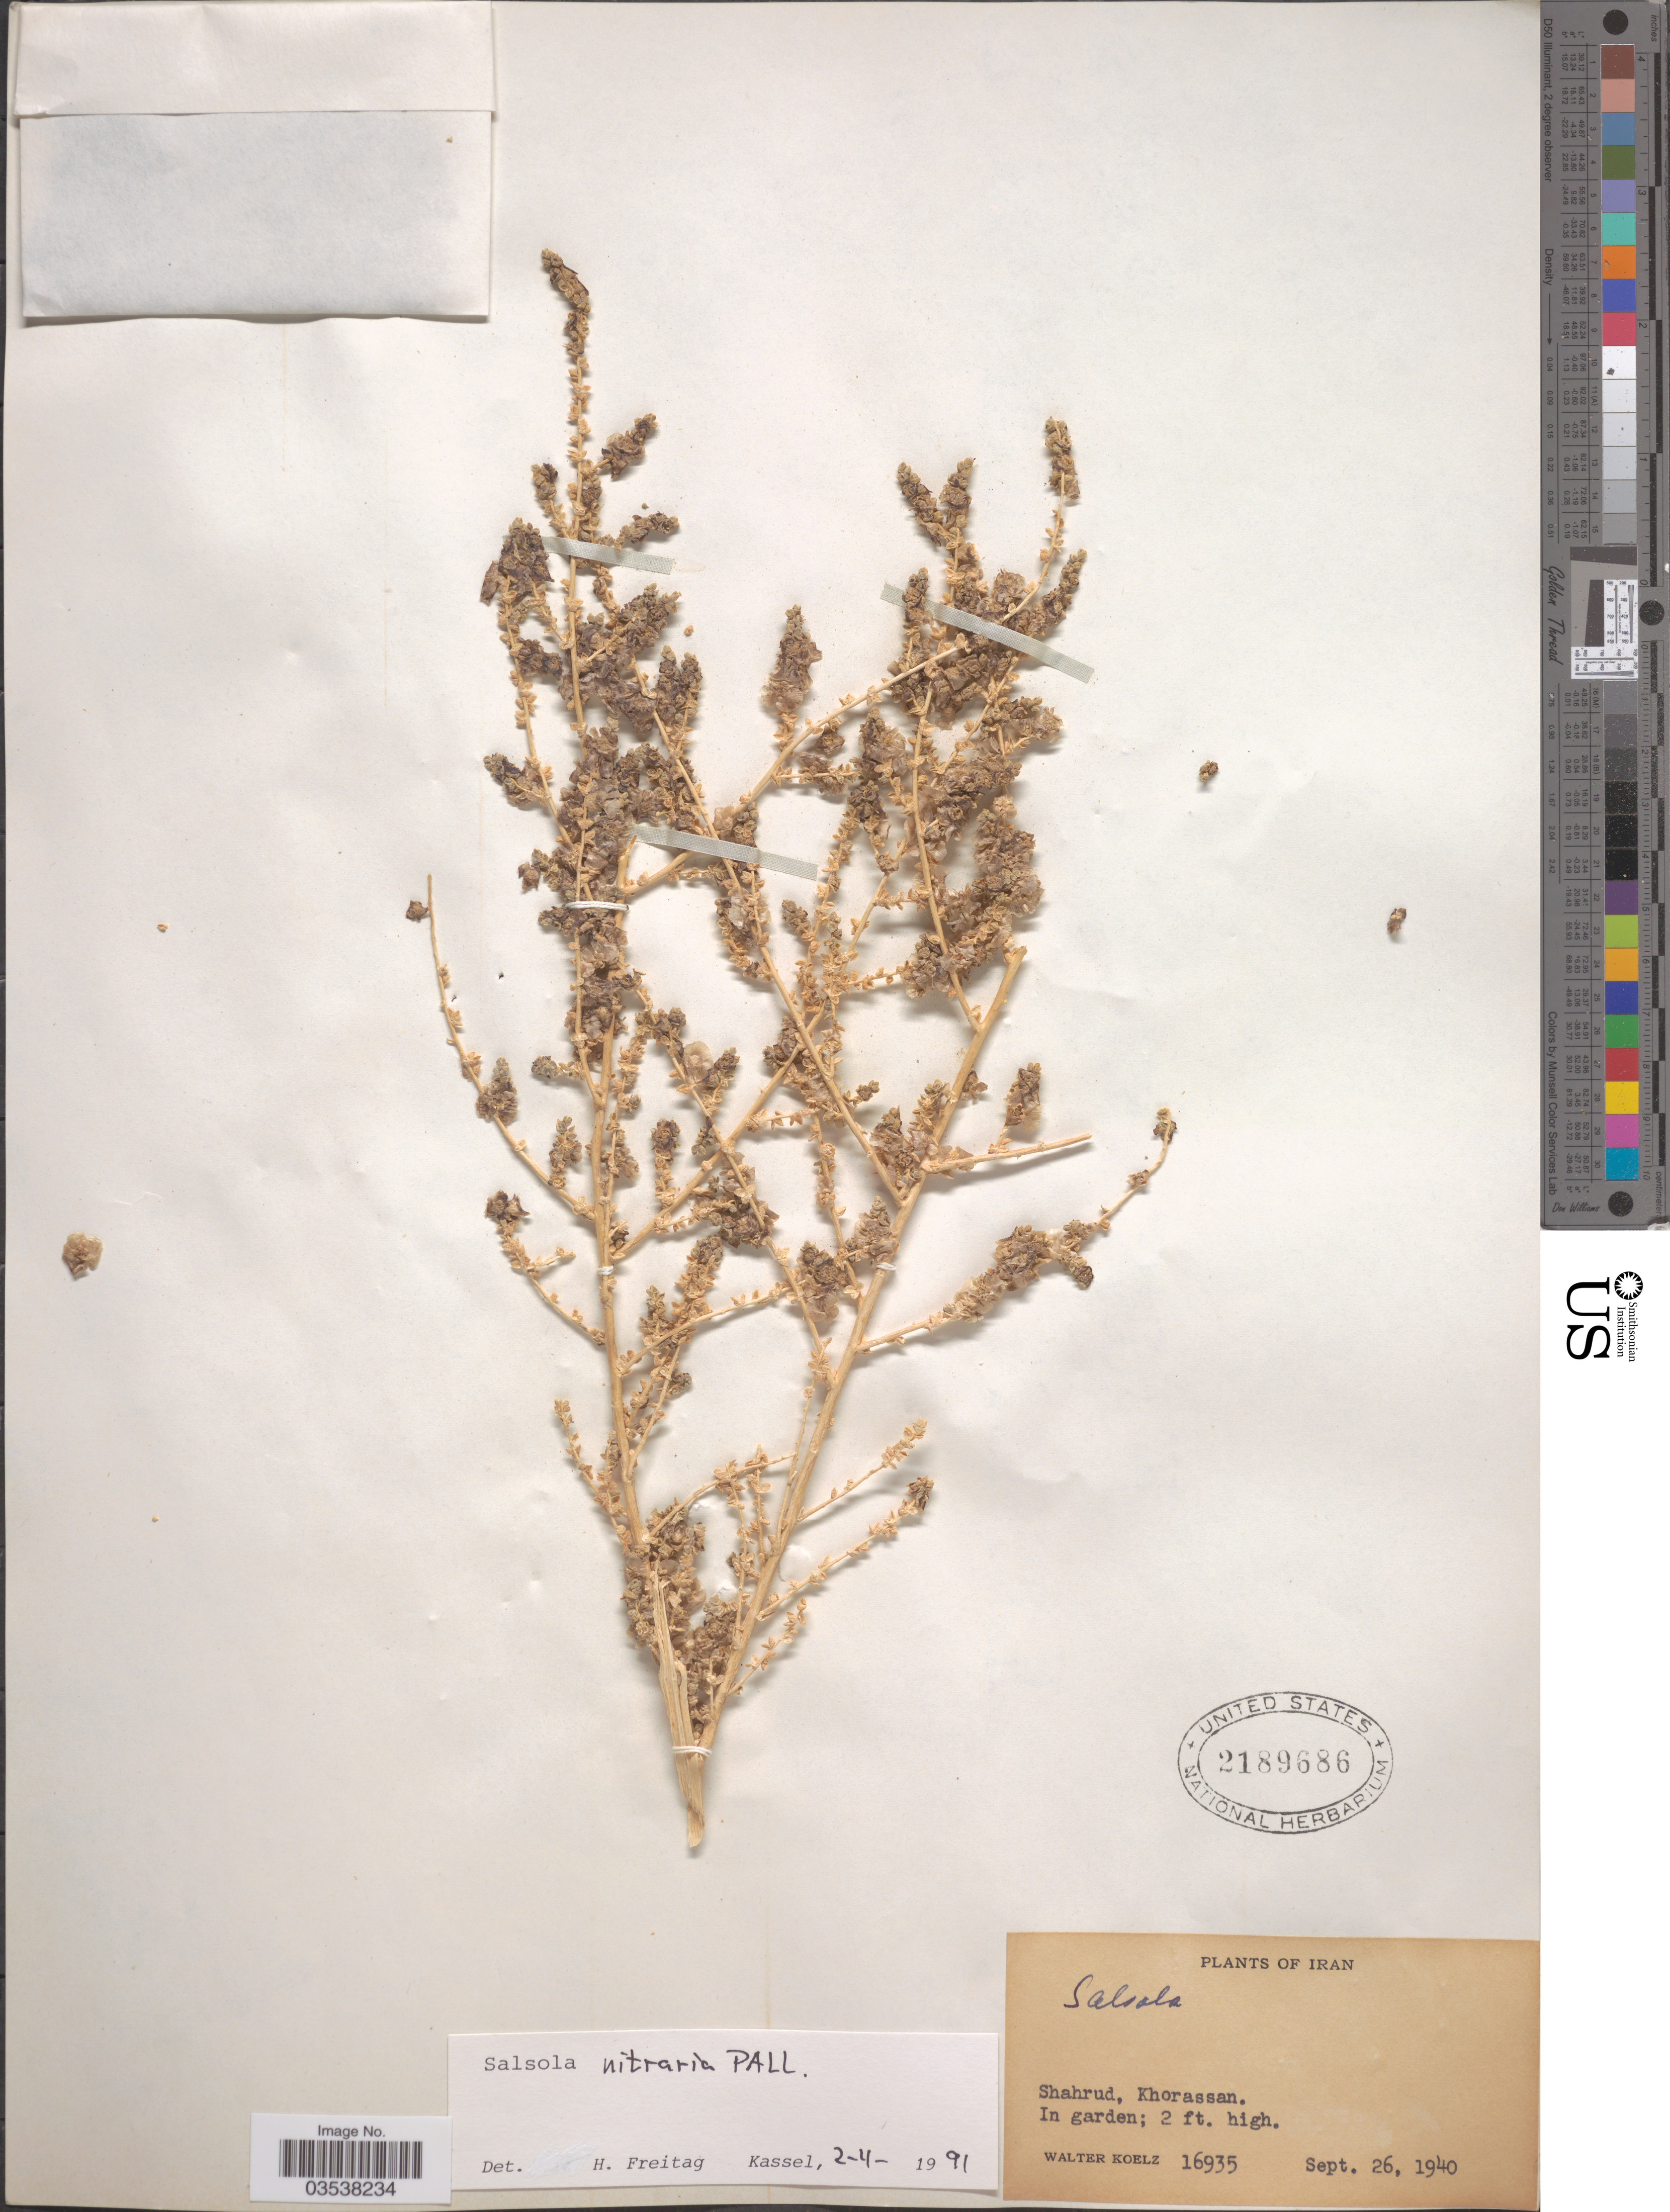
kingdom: Plantae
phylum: Tracheophyta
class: Magnoliopsida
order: Caryophyllales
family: Amaranthaceae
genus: Caroxylon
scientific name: Caroxylon nitrarium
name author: (Pall.) Akhani & Roalson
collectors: W. N. Koelz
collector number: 16935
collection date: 1940-09-26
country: Iran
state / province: Khorasan [obsolete]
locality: Shahrud.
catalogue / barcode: US 2189686